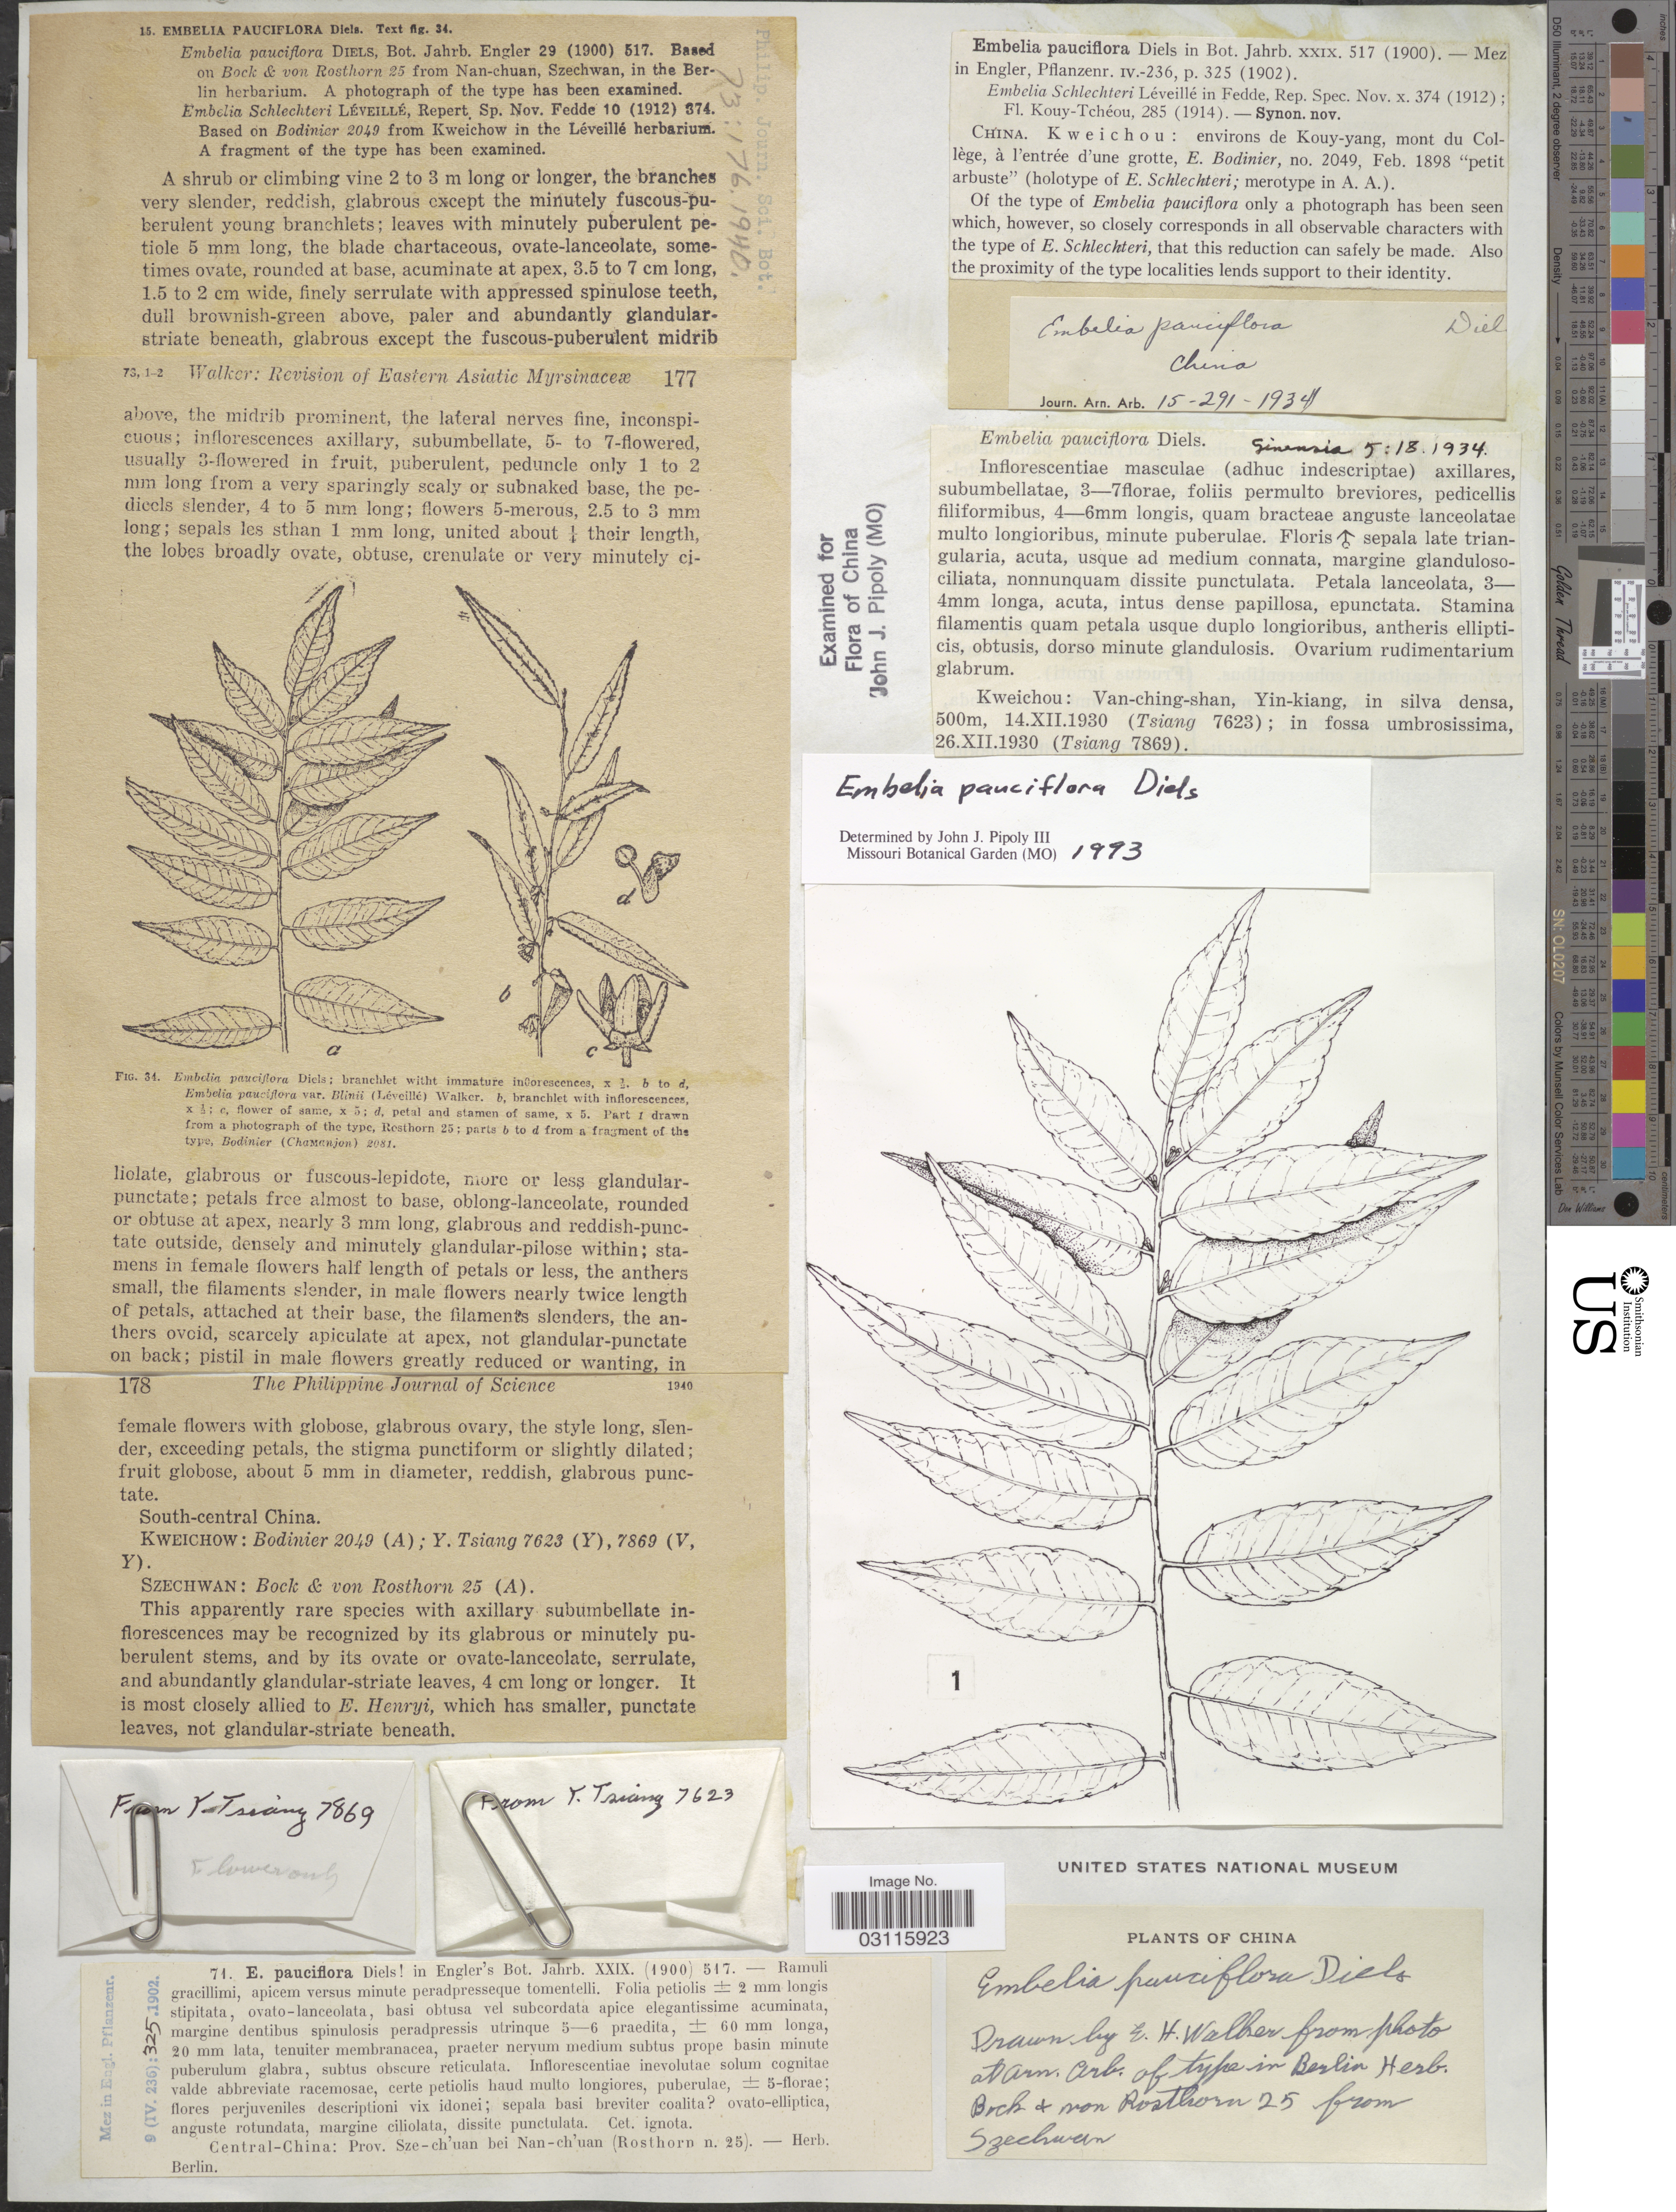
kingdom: Plantae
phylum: Tracheophyta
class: Magnoliopsida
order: Ericales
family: Primulaceae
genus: Embelia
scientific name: Embelia pauciflora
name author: Diels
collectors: Y. Tsiang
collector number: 7869/7623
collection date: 1930-12-14/1930-12-26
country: China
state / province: Guizhou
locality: Kweichou: Van-ching-shan, Yin-Kiang.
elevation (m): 500